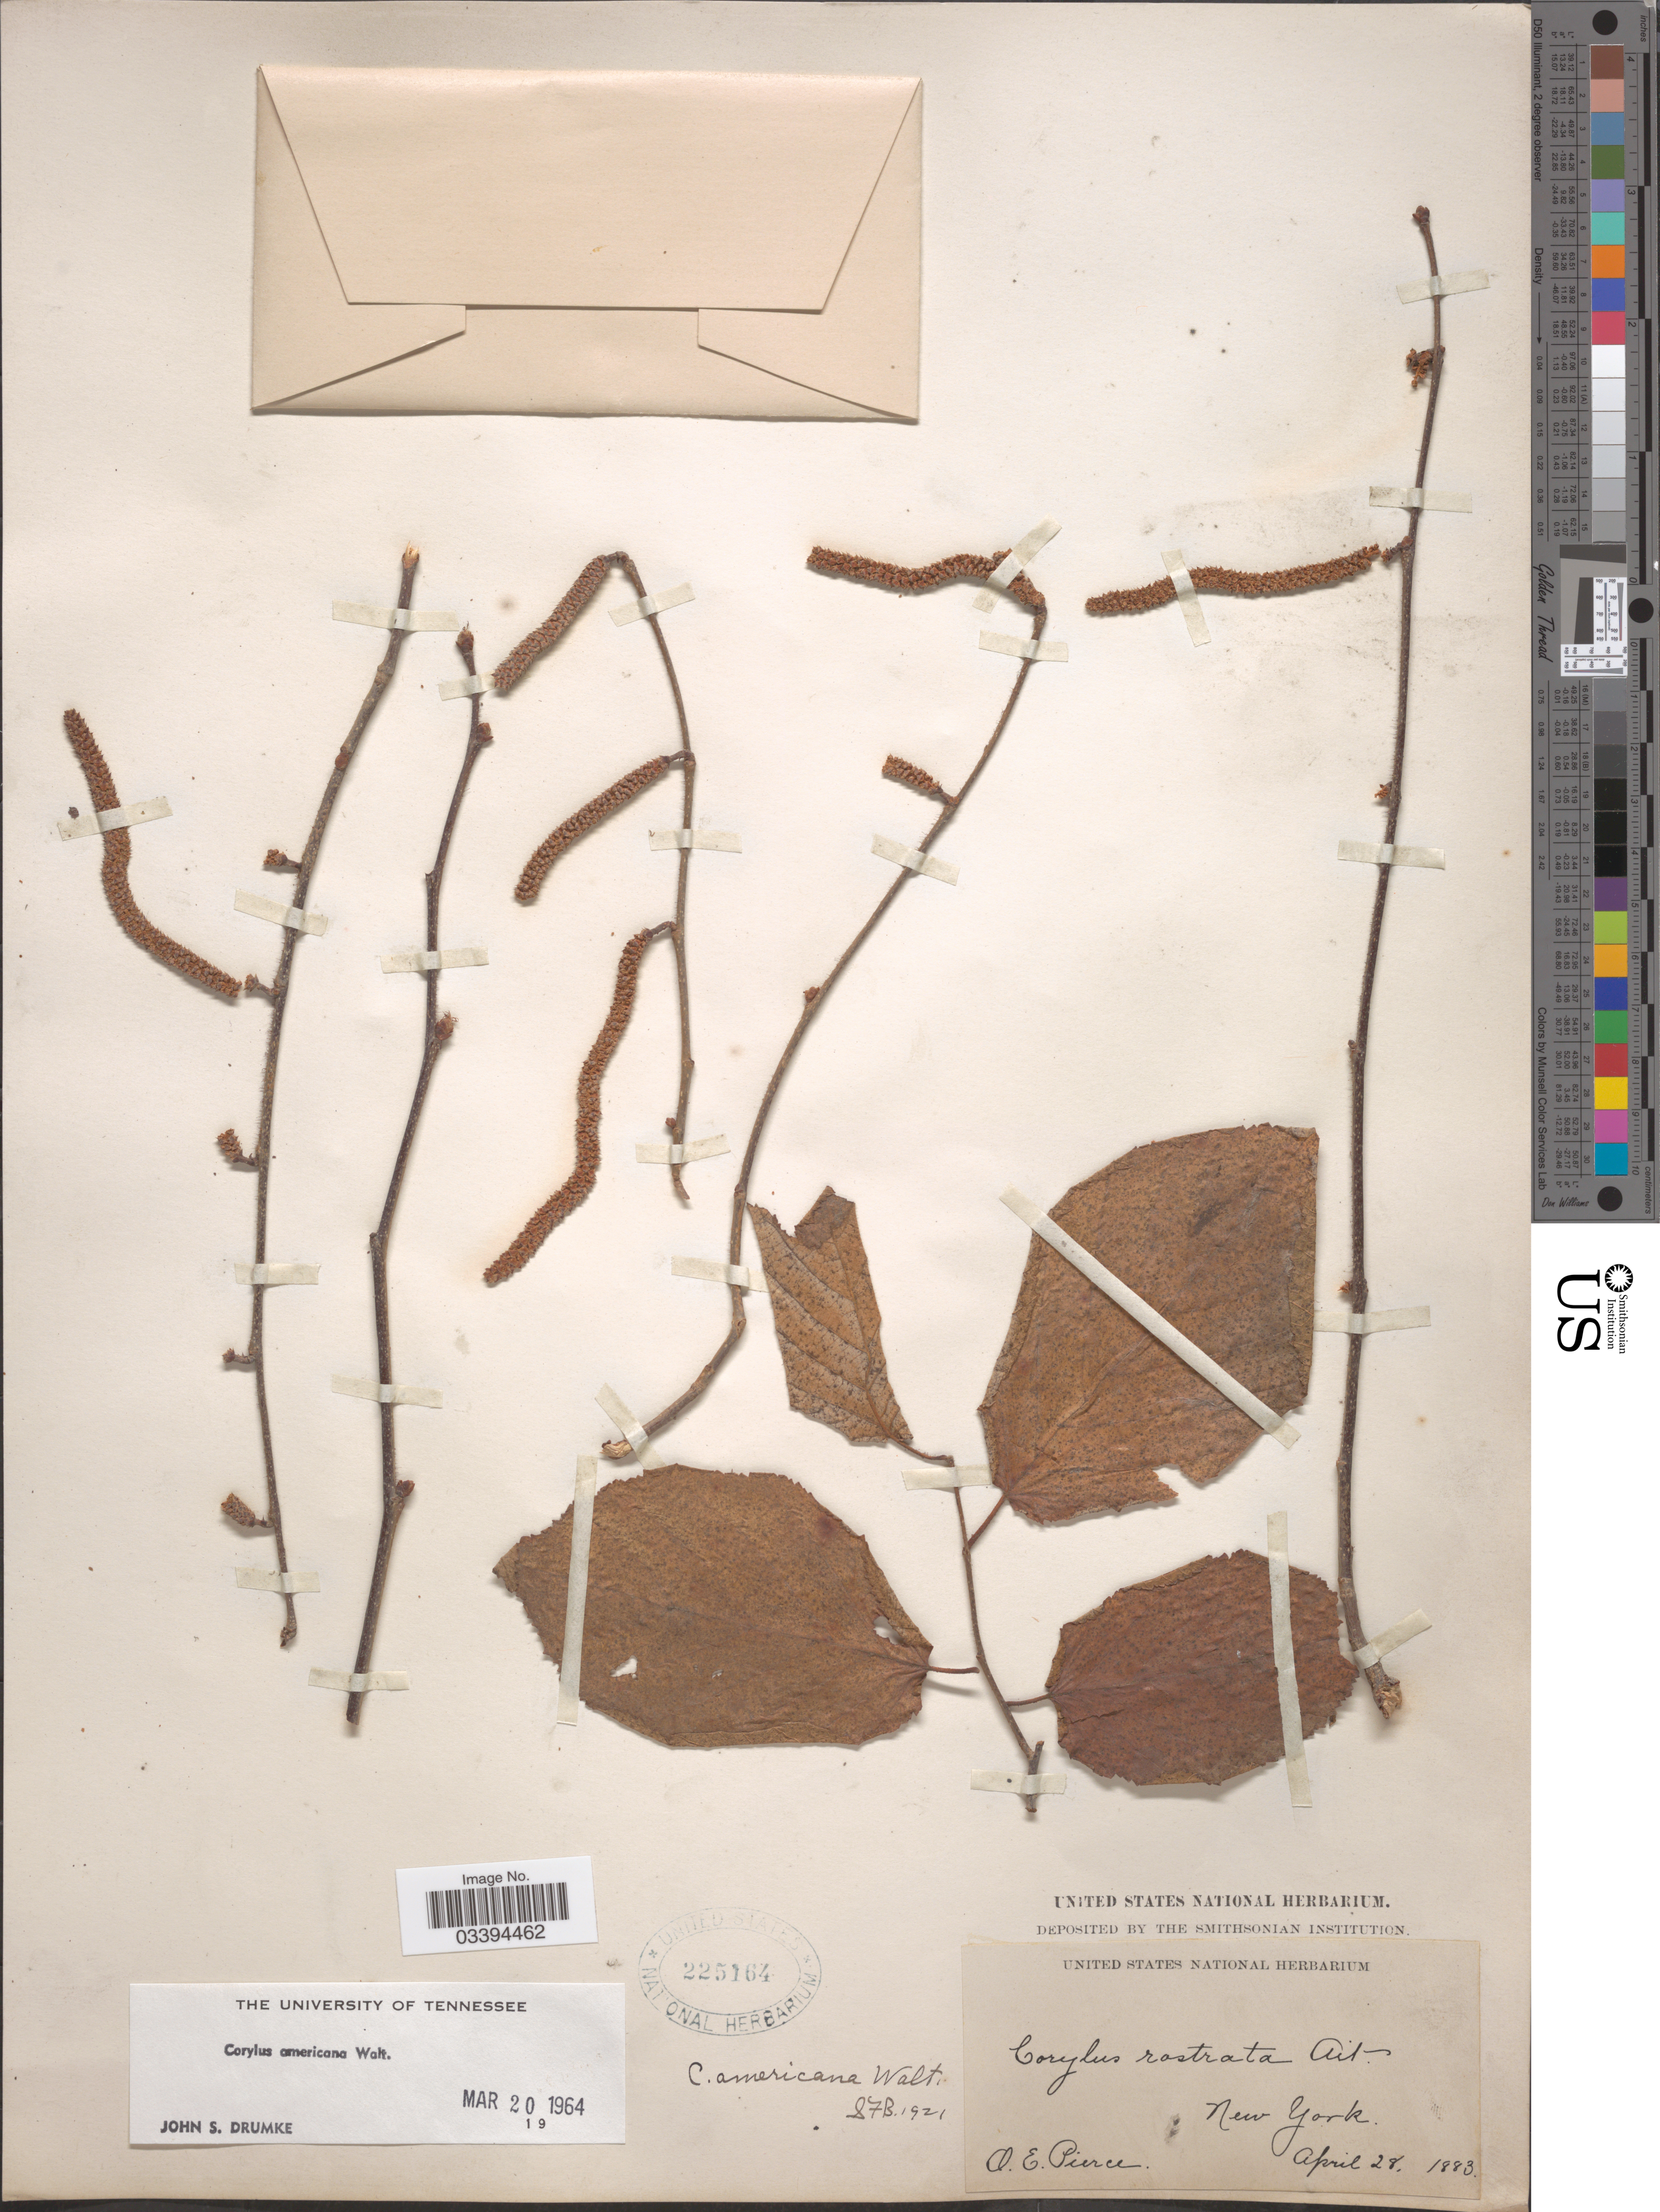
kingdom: Plantae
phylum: Tracheophyta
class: Magnoliopsida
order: Fagales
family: Betulaceae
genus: Corylus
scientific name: Corylus americana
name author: Walter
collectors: O. Pierce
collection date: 1883-04-28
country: United States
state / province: New York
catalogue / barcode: US 225164